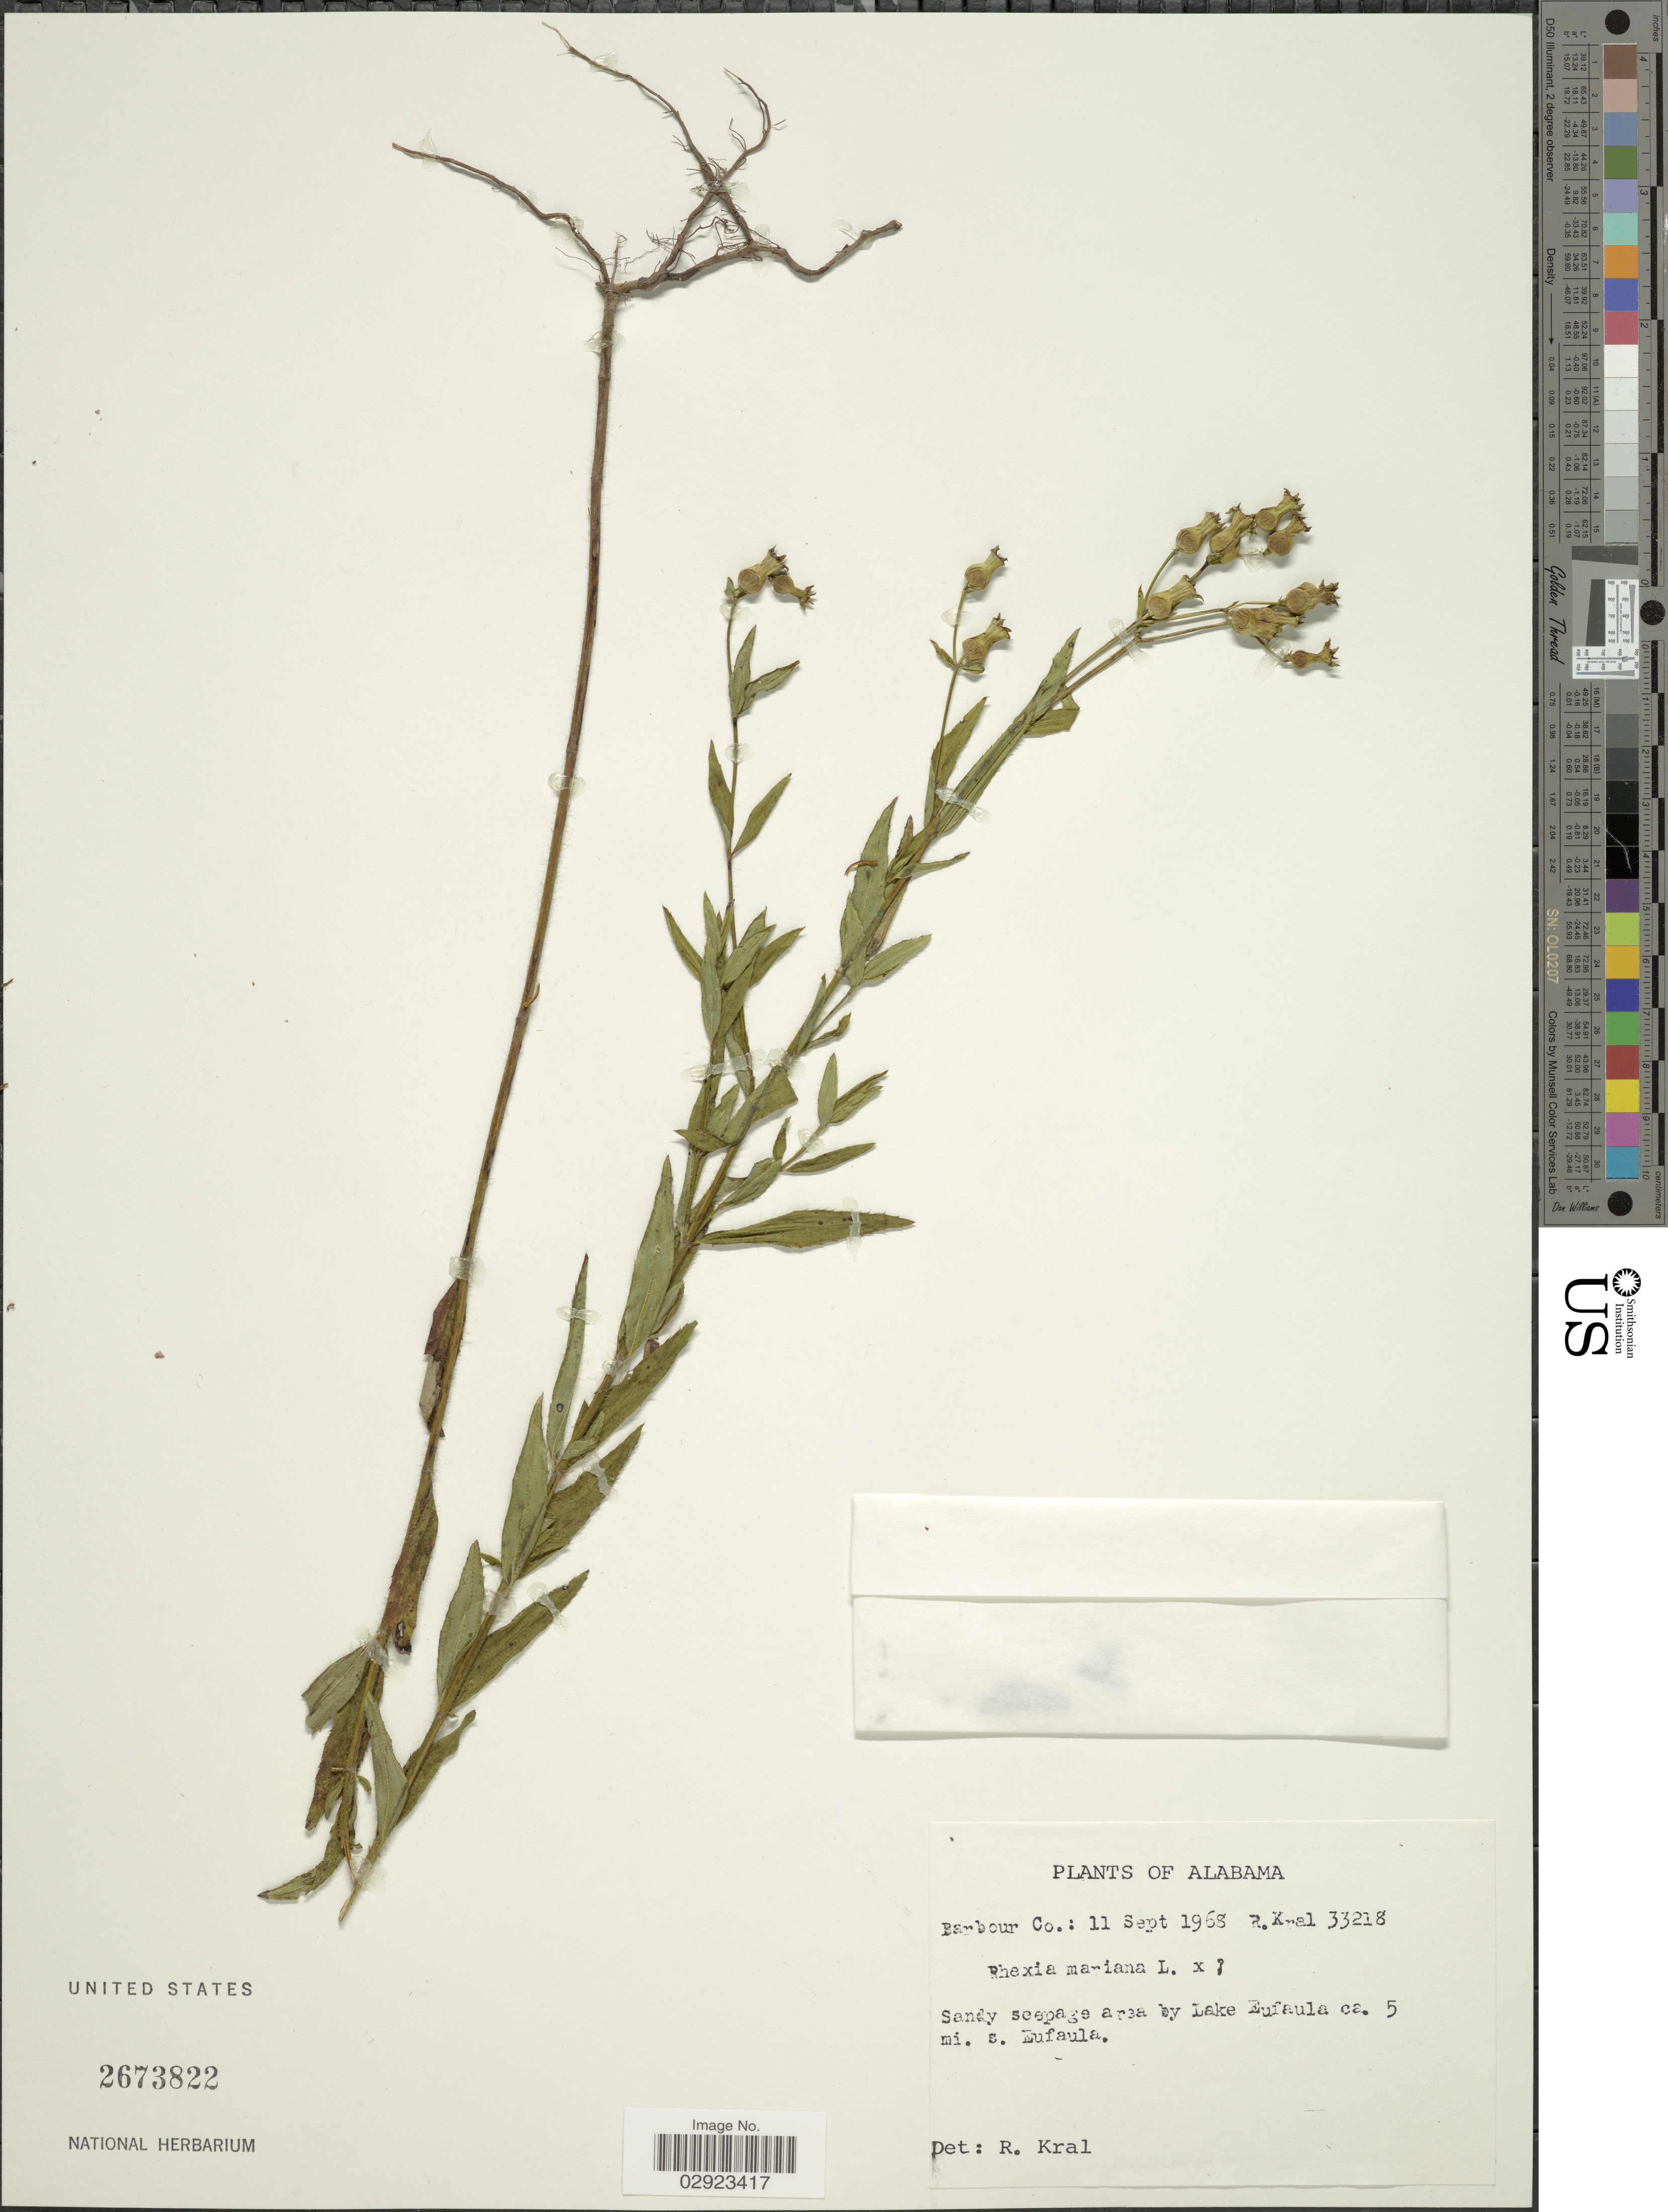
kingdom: Plantae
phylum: Tracheophyta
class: Magnoliopsida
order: Myrtales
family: Melastomataceae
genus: Rhexia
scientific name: Rhexia mariana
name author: L.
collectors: R. Kral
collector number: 33218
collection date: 1968-09-11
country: United States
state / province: Alabama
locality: Barbour Co., sandy seepage area by Lake Eufaula ca. 5 mi. s. Eufaula.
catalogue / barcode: US 2673822